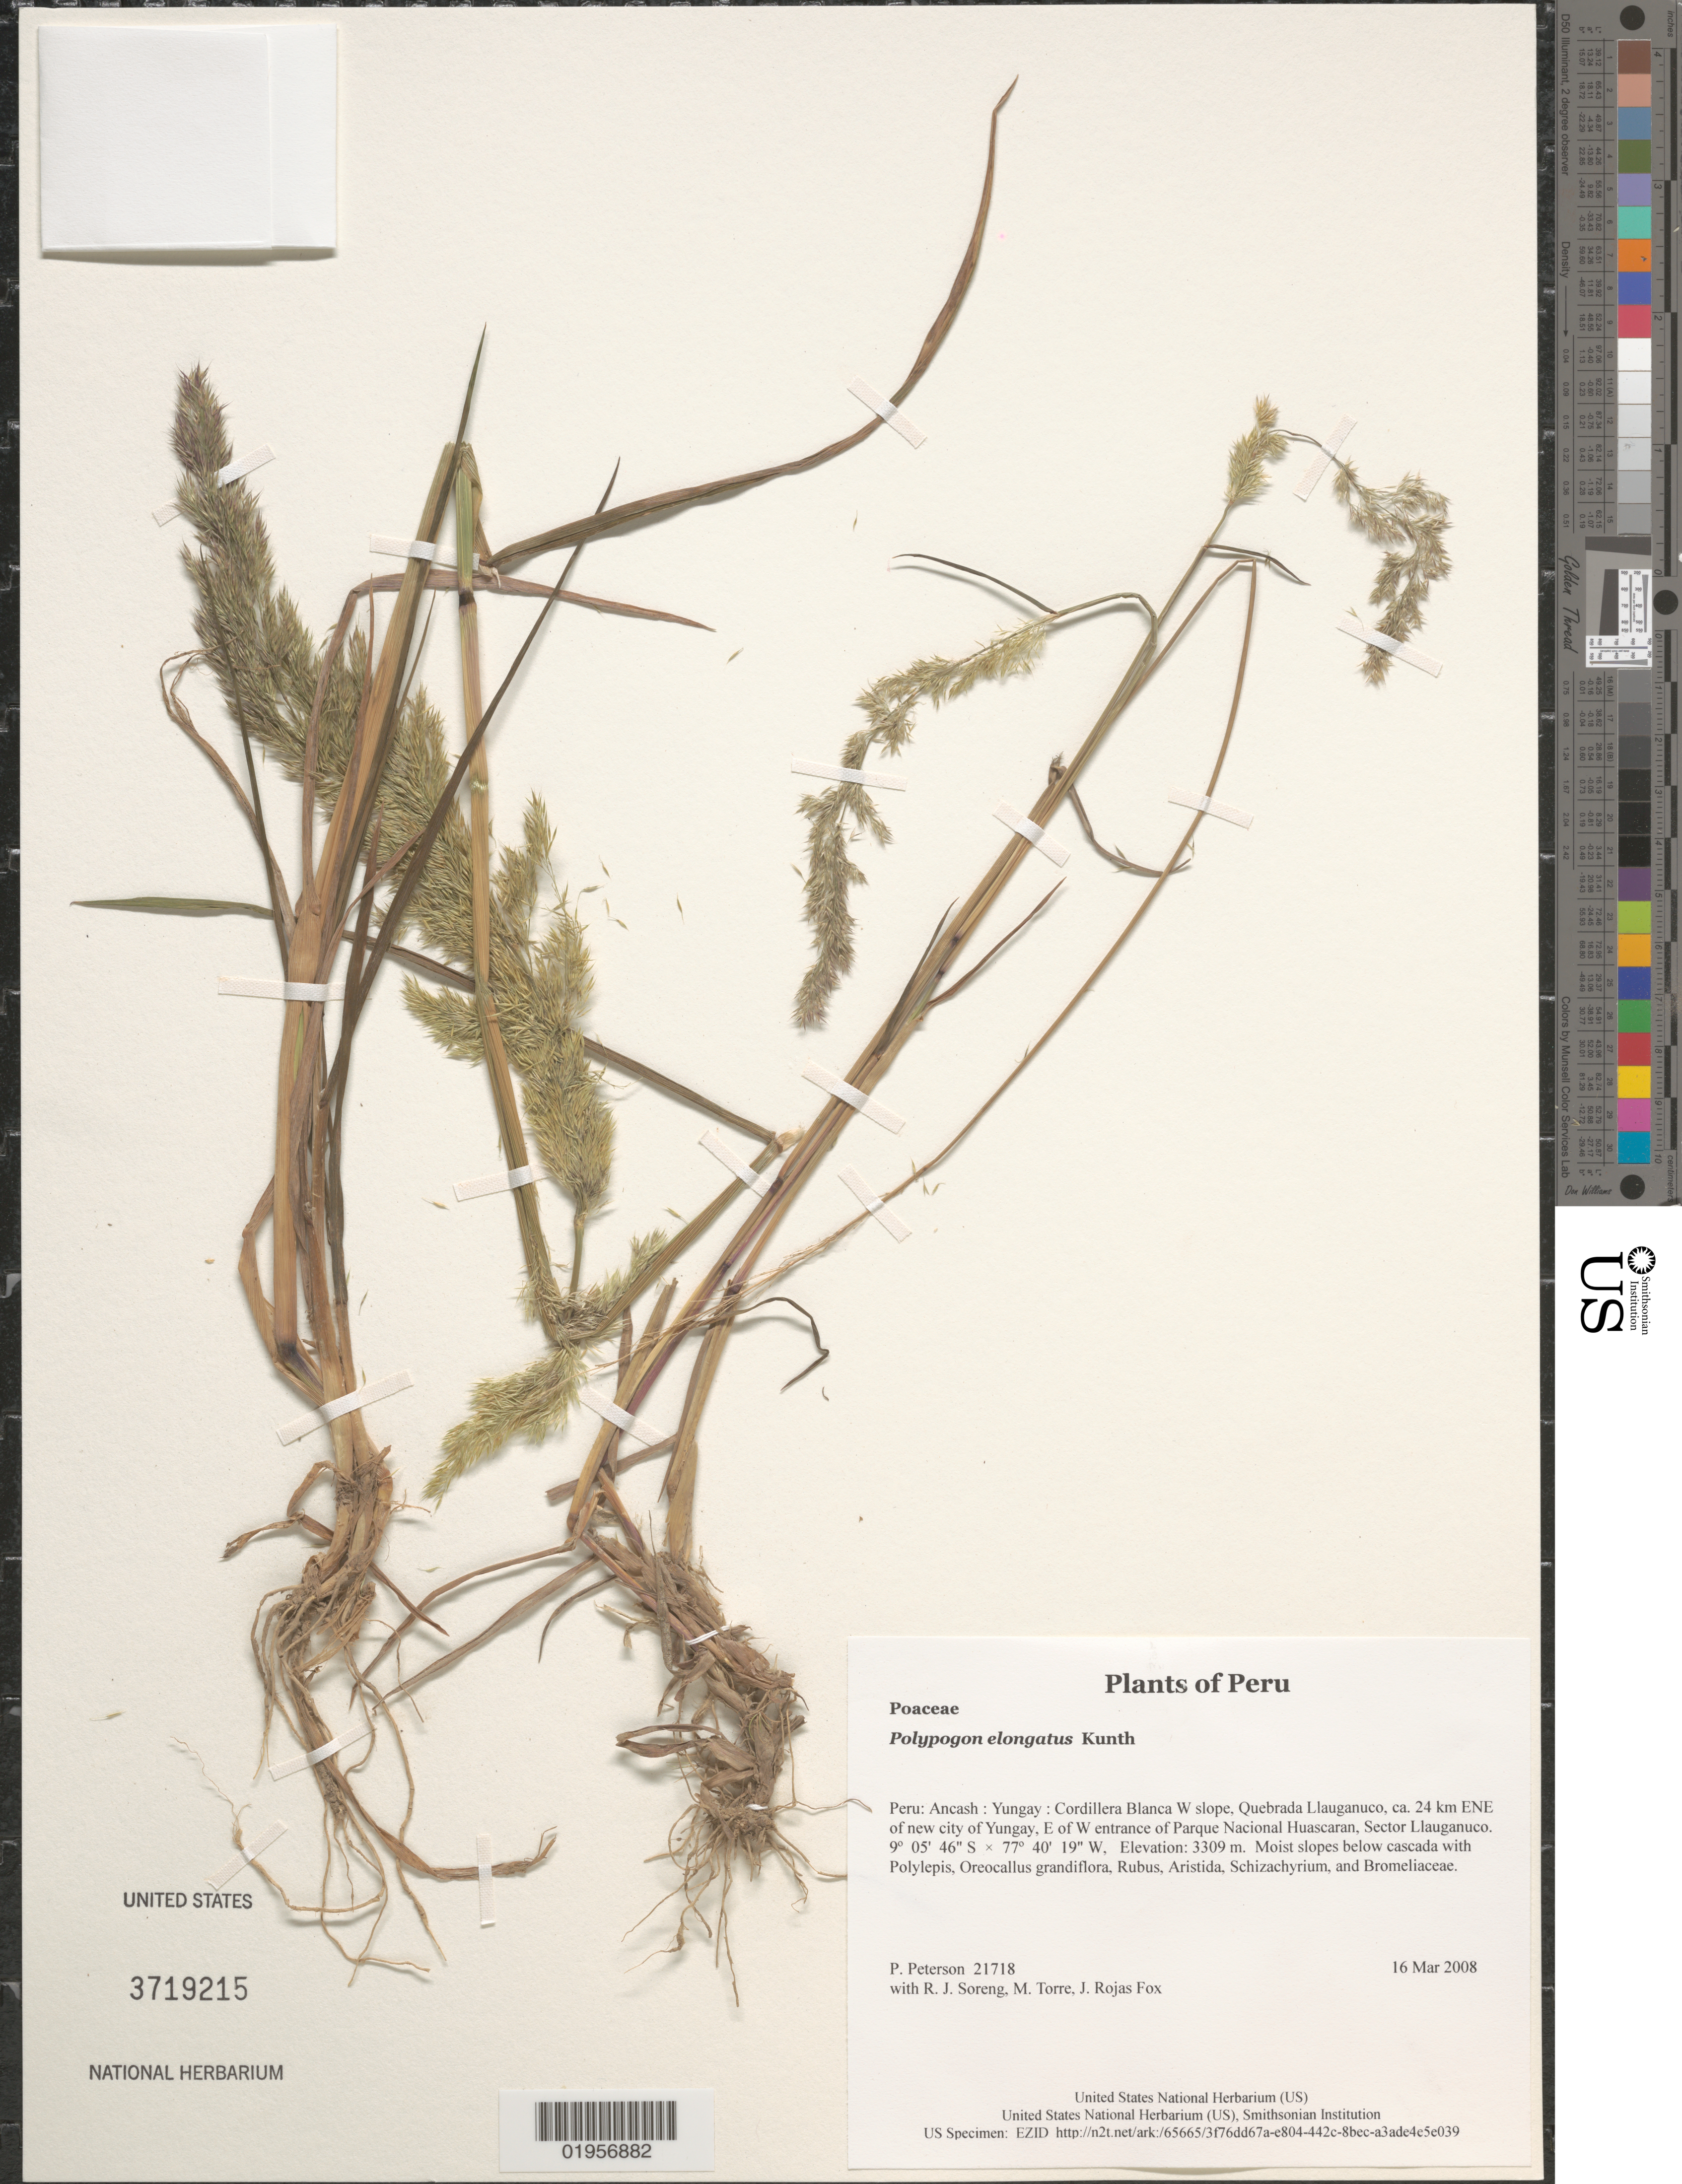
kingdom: Plantae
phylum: Tracheophyta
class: Liliopsida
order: Poales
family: Poaceae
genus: Polypogon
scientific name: Polypogon elongatus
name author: Kunth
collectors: P. M. Peterson, R. J. Soreng, M. Torre & J. Rojas Fox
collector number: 21718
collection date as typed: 16 Mar 2008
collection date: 2008-03-16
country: Peru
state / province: Ancash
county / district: Yungay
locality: Cordillera Blanca W slope, Quebrada Llauganuco, ca. 24 km ENE of new city of Yungay, E of W entrance of Parque Nacional Huascaran, Sector Llauganuco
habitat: Moist slopes below cascada with Polylepis, Oreocallus grandiflora, Rubus, Aristida, Schizachyrium, and Bromeliaceae.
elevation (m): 3309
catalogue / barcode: US 3719215